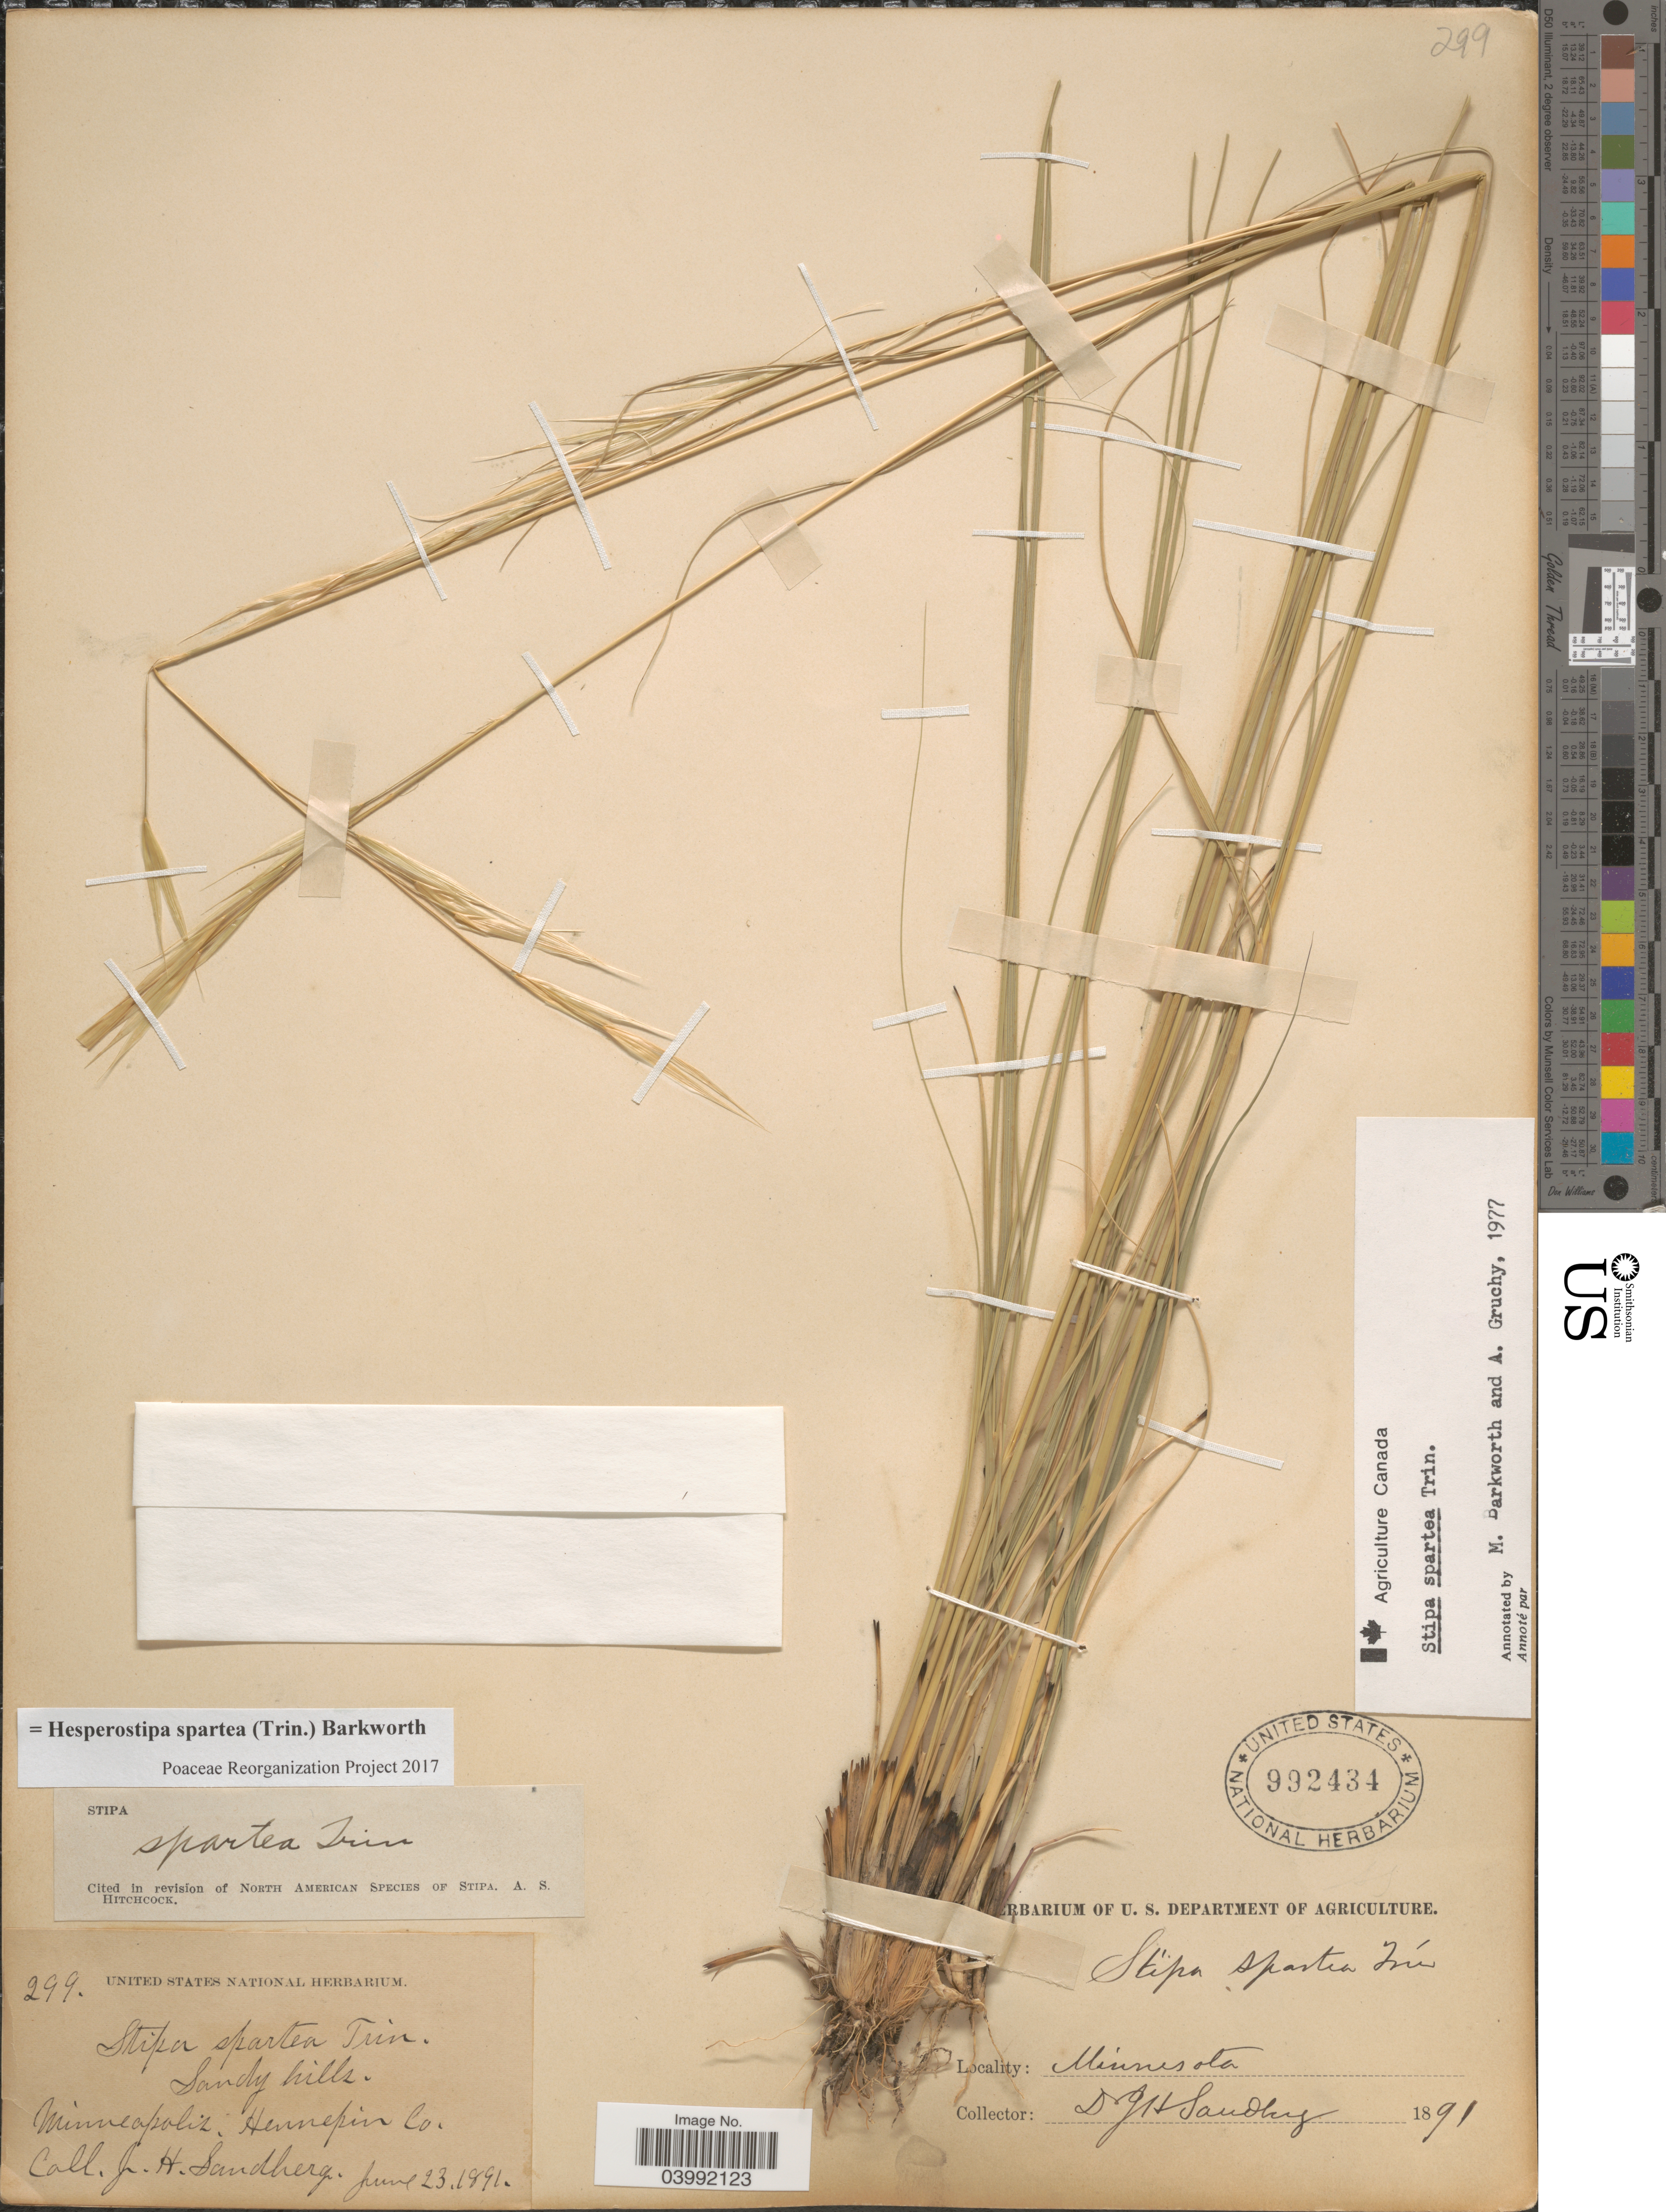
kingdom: Plantae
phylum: Tracheophyta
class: Liliopsida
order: Poales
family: Poaceae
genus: Hesperostipa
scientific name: Hesperostipa spartea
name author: (Trin.) Barkworth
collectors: J. H. Sandberg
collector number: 299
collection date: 1891-06-23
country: United States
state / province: Minnesota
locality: Minneapolis, Hennepin Co.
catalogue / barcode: US 992434